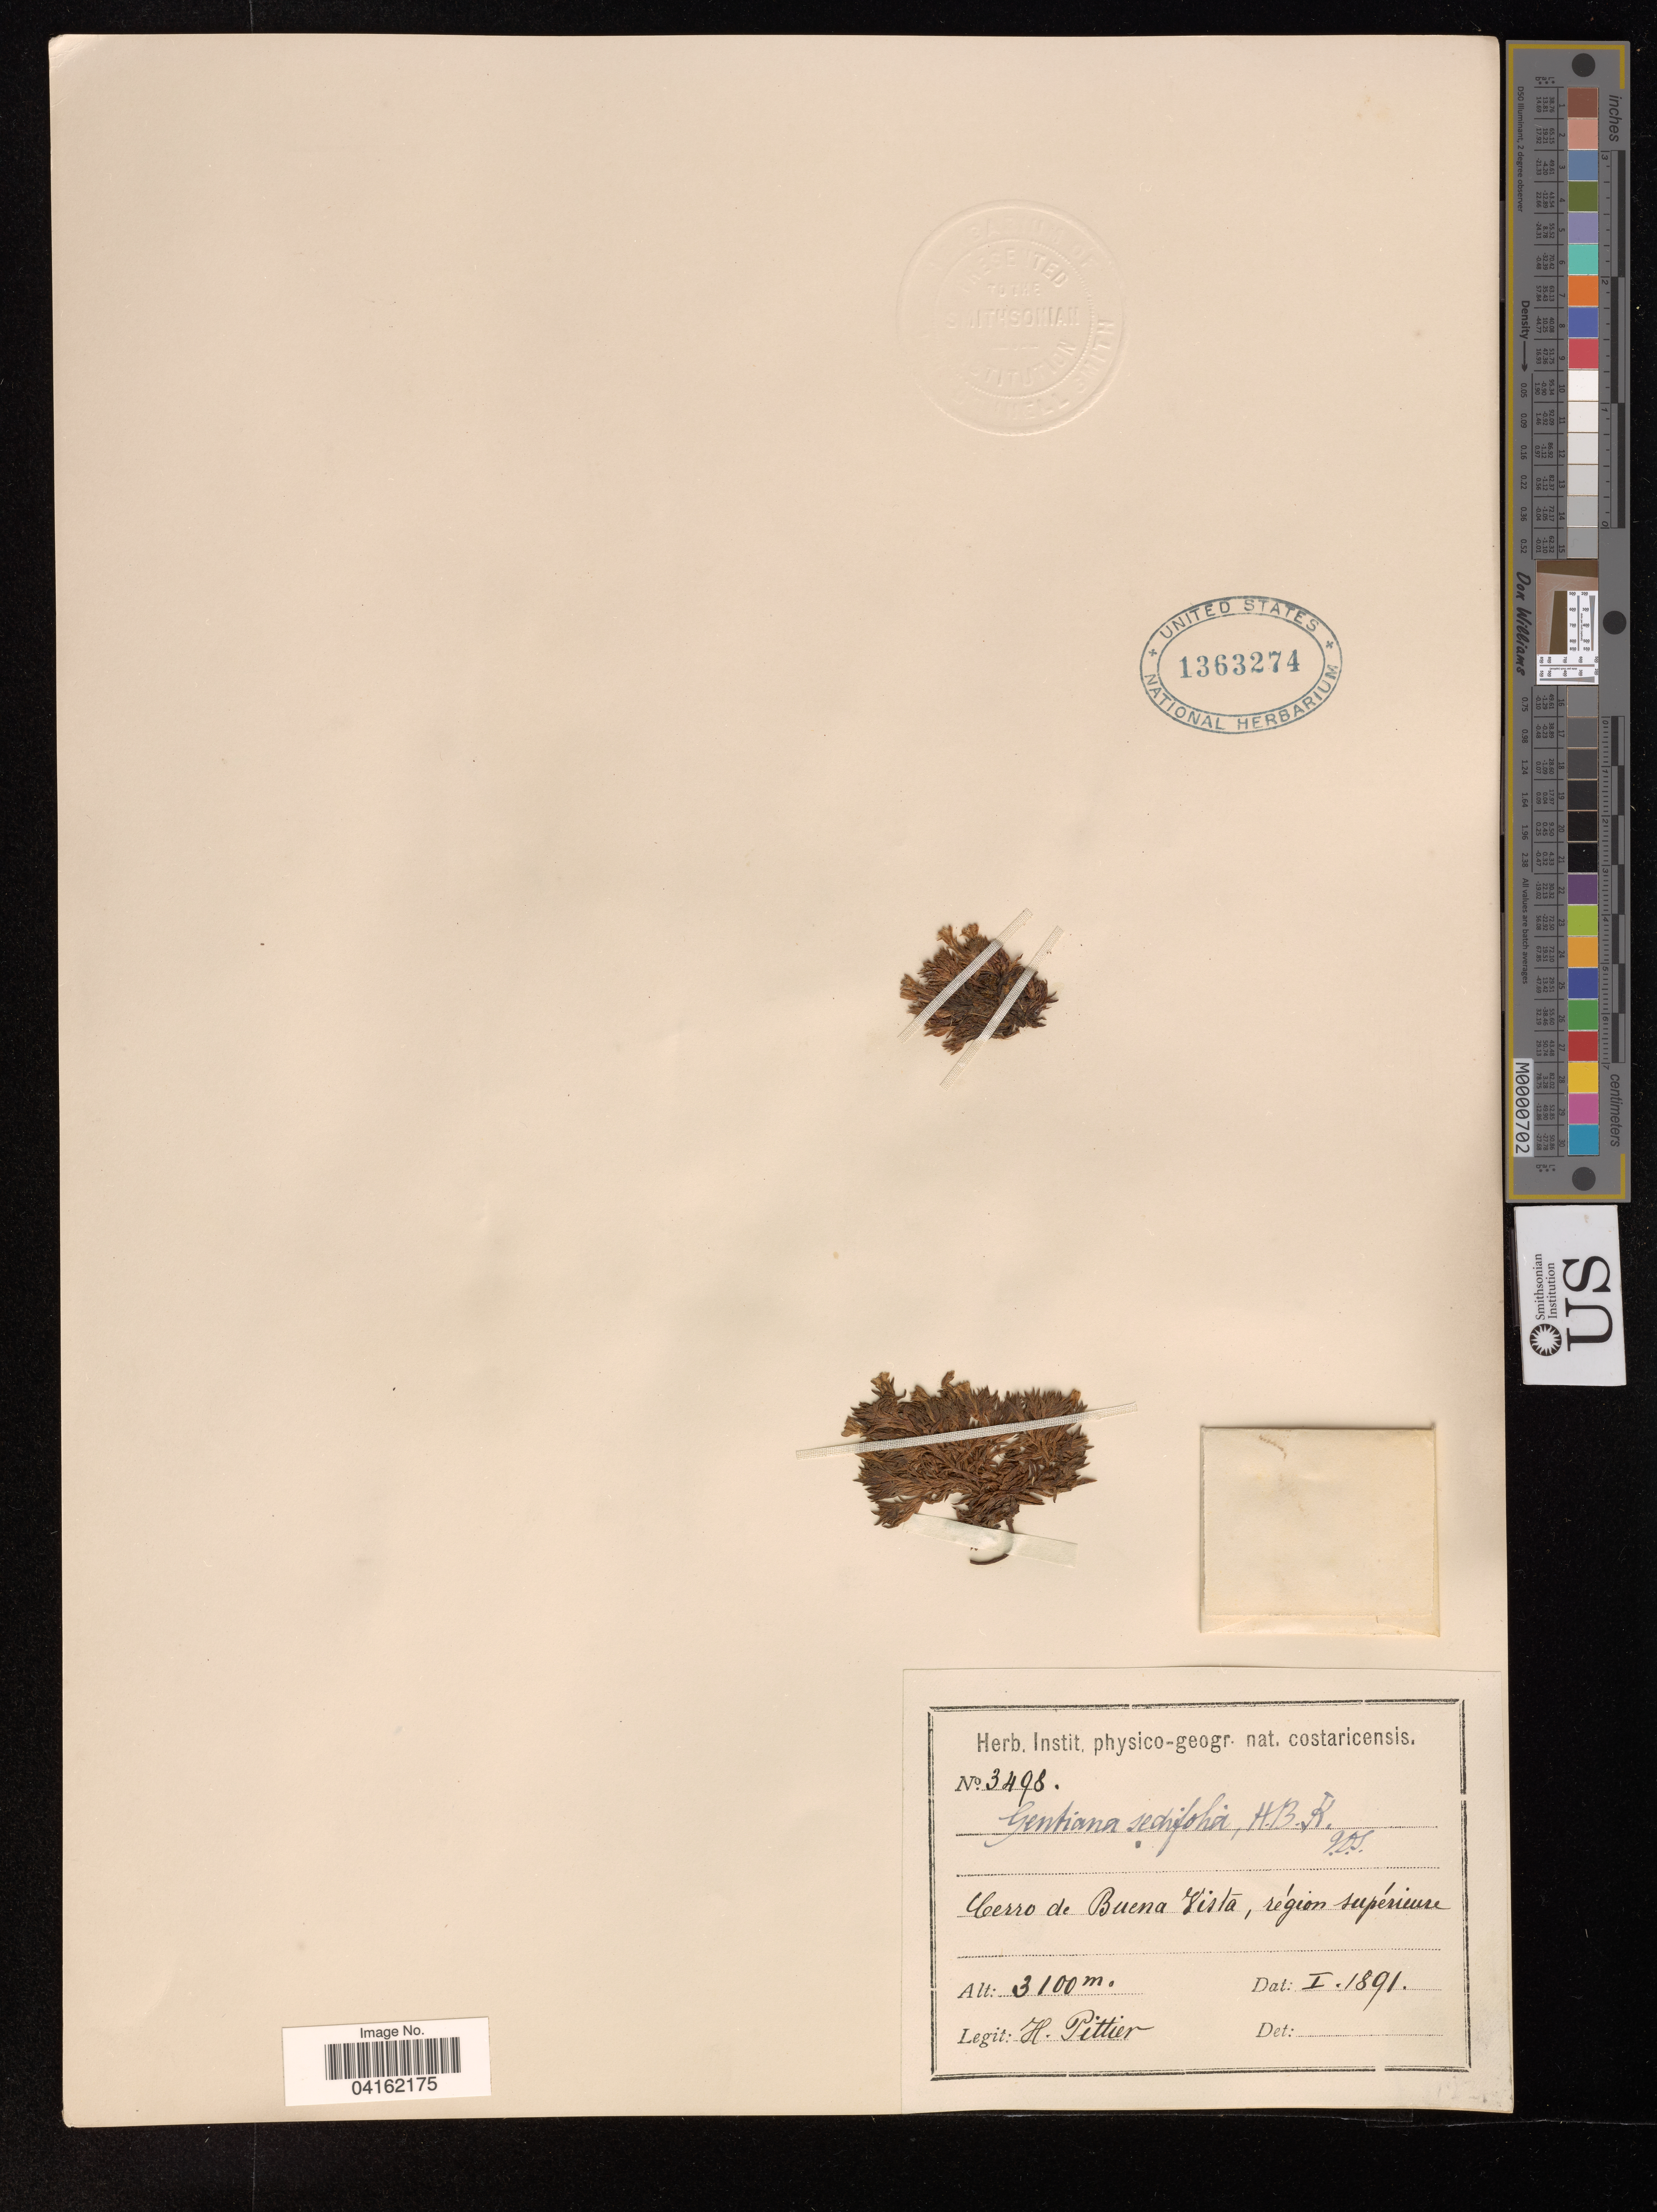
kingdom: Plantae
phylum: Tracheophyta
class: Magnoliopsida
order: Gentianales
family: Gentianaceae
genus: Gentiana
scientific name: Gentiana sedifolia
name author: Kunth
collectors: H. F. Pittier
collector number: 3498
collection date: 1891-01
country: Costa Rica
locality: Cerro de Buena Vista, région supérieure.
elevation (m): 3100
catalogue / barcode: US 1363274